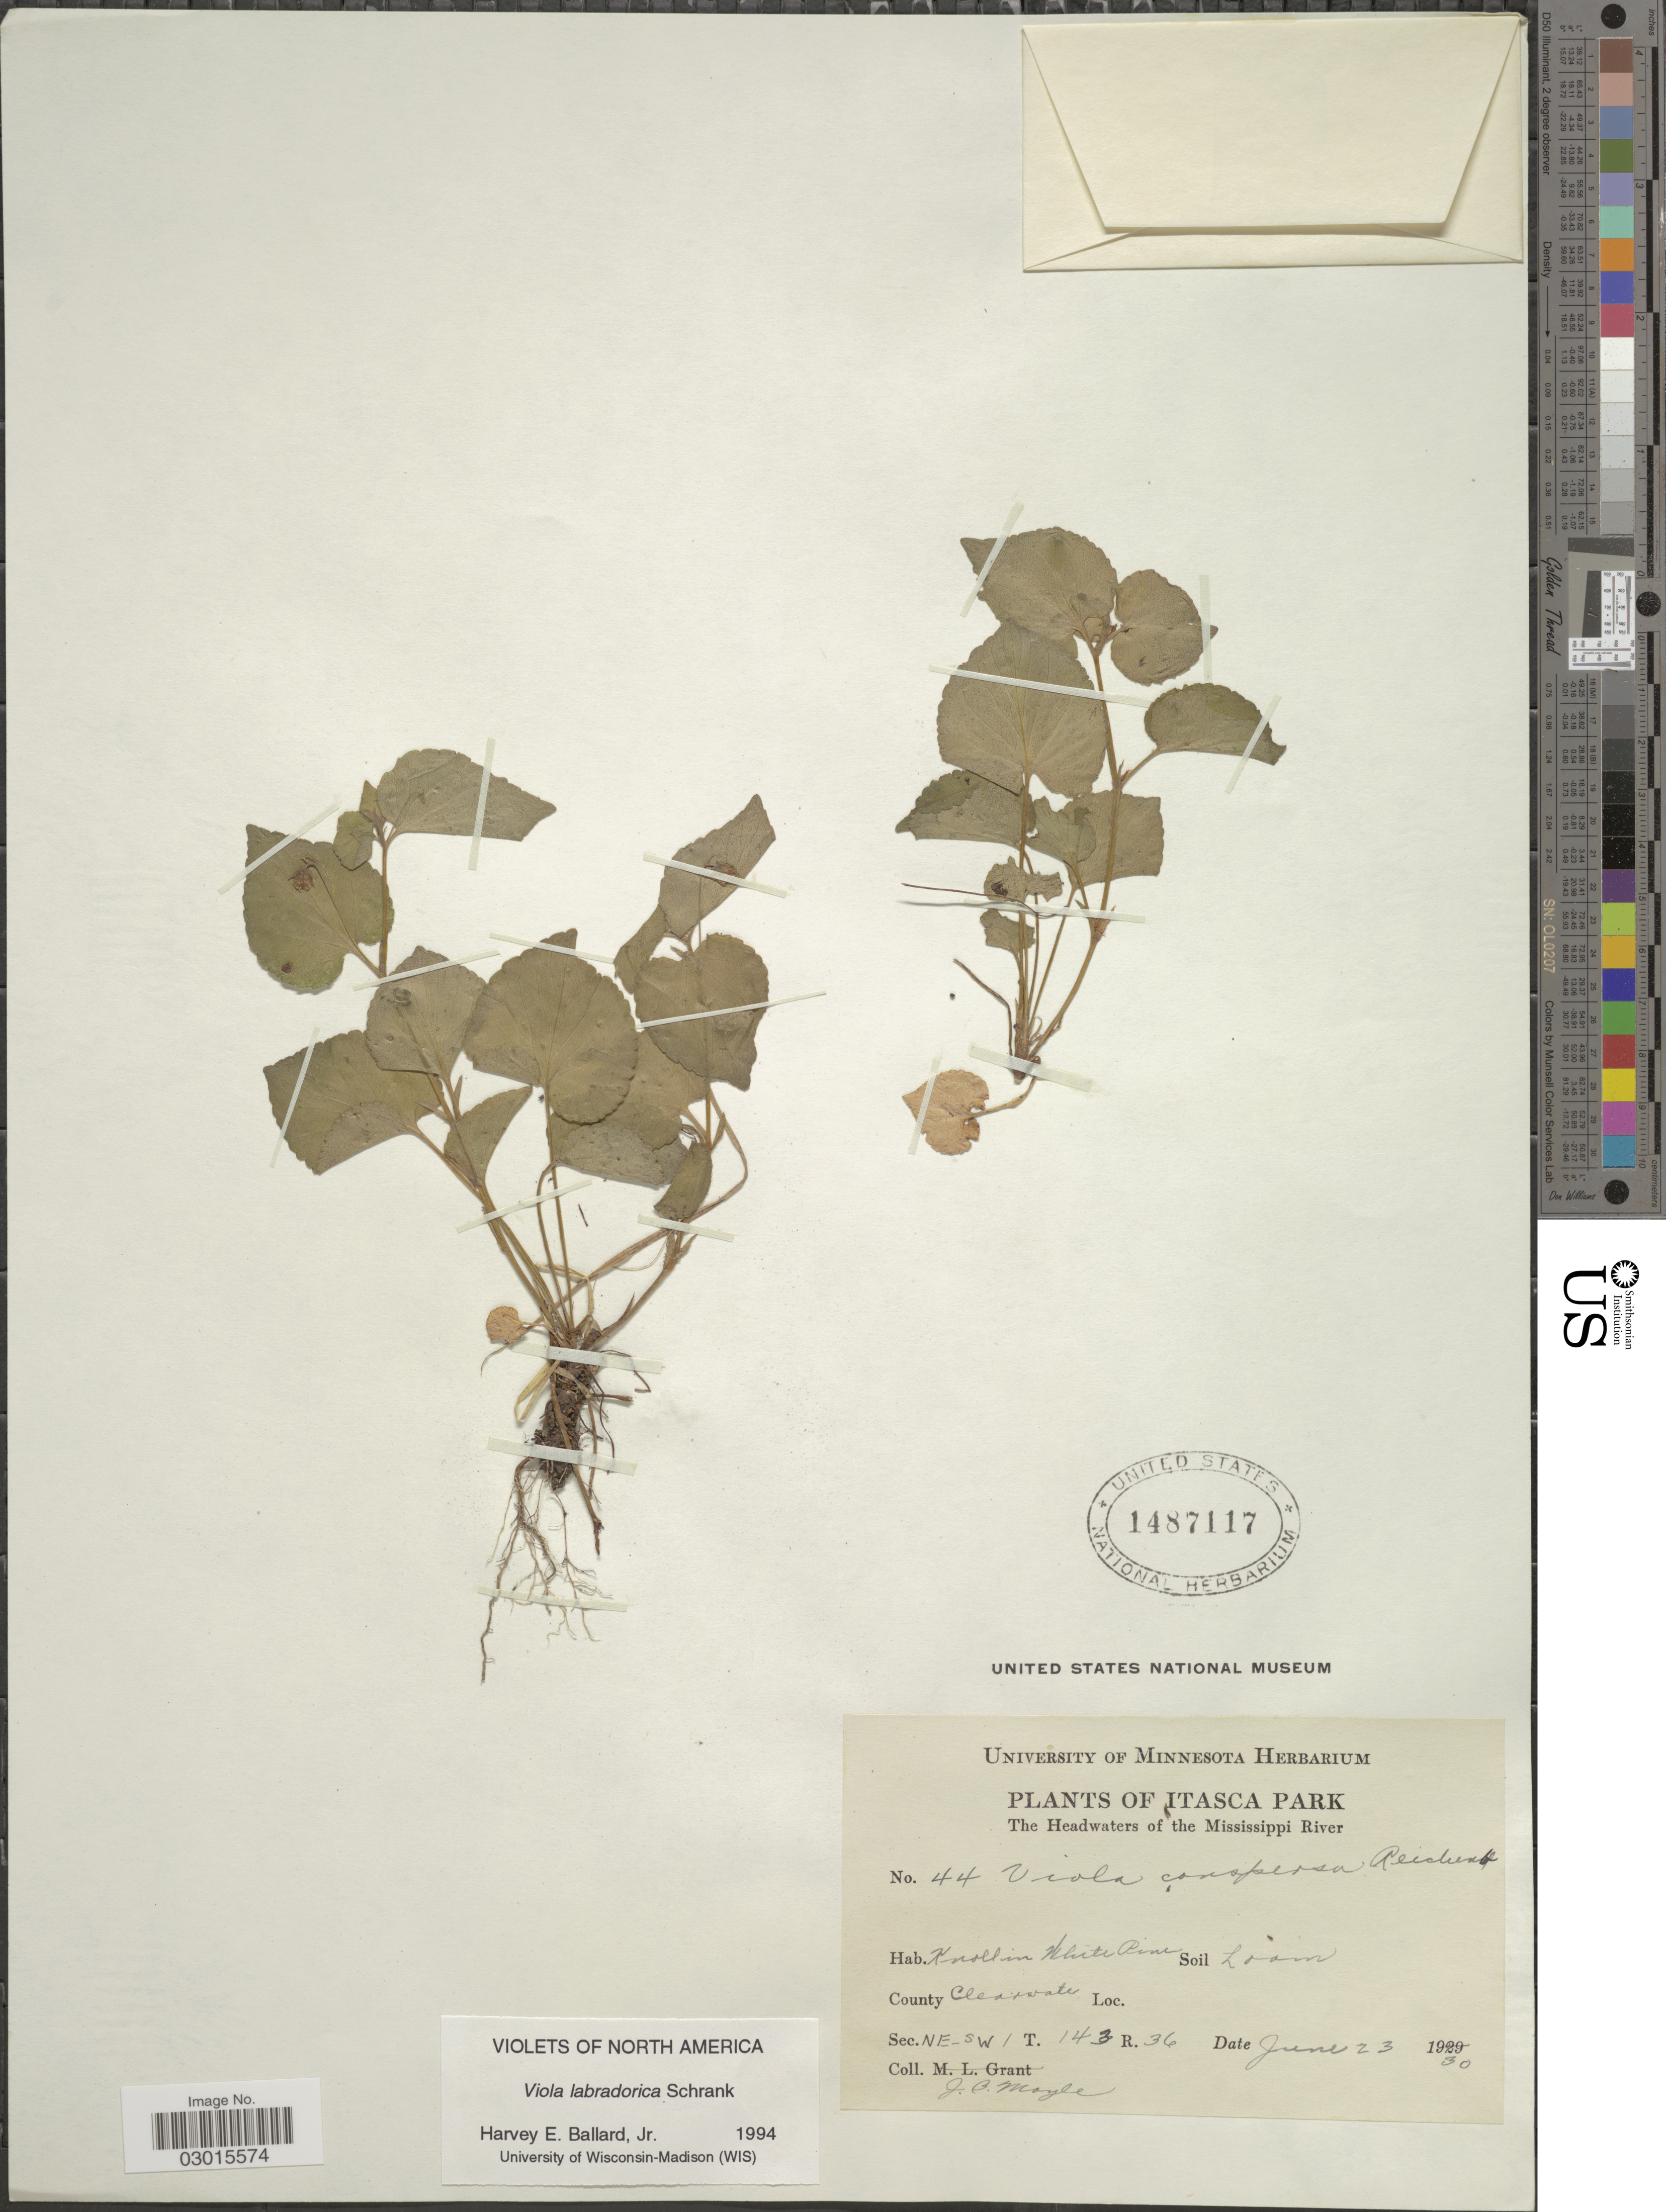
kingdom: Plantae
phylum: Tracheophyta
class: Magnoliopsida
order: Malpighiales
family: Violaceae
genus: Viola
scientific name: Viola labradorica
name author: Schrank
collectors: J. Moyle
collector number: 44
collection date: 1930-06-23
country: United States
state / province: Minnesota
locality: Itasca Park. The Headwaters of the Mississippi River. Knoll in White Pine. County Clearwater. Sec. NE-SW1 T143 R36.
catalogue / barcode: US 1487117